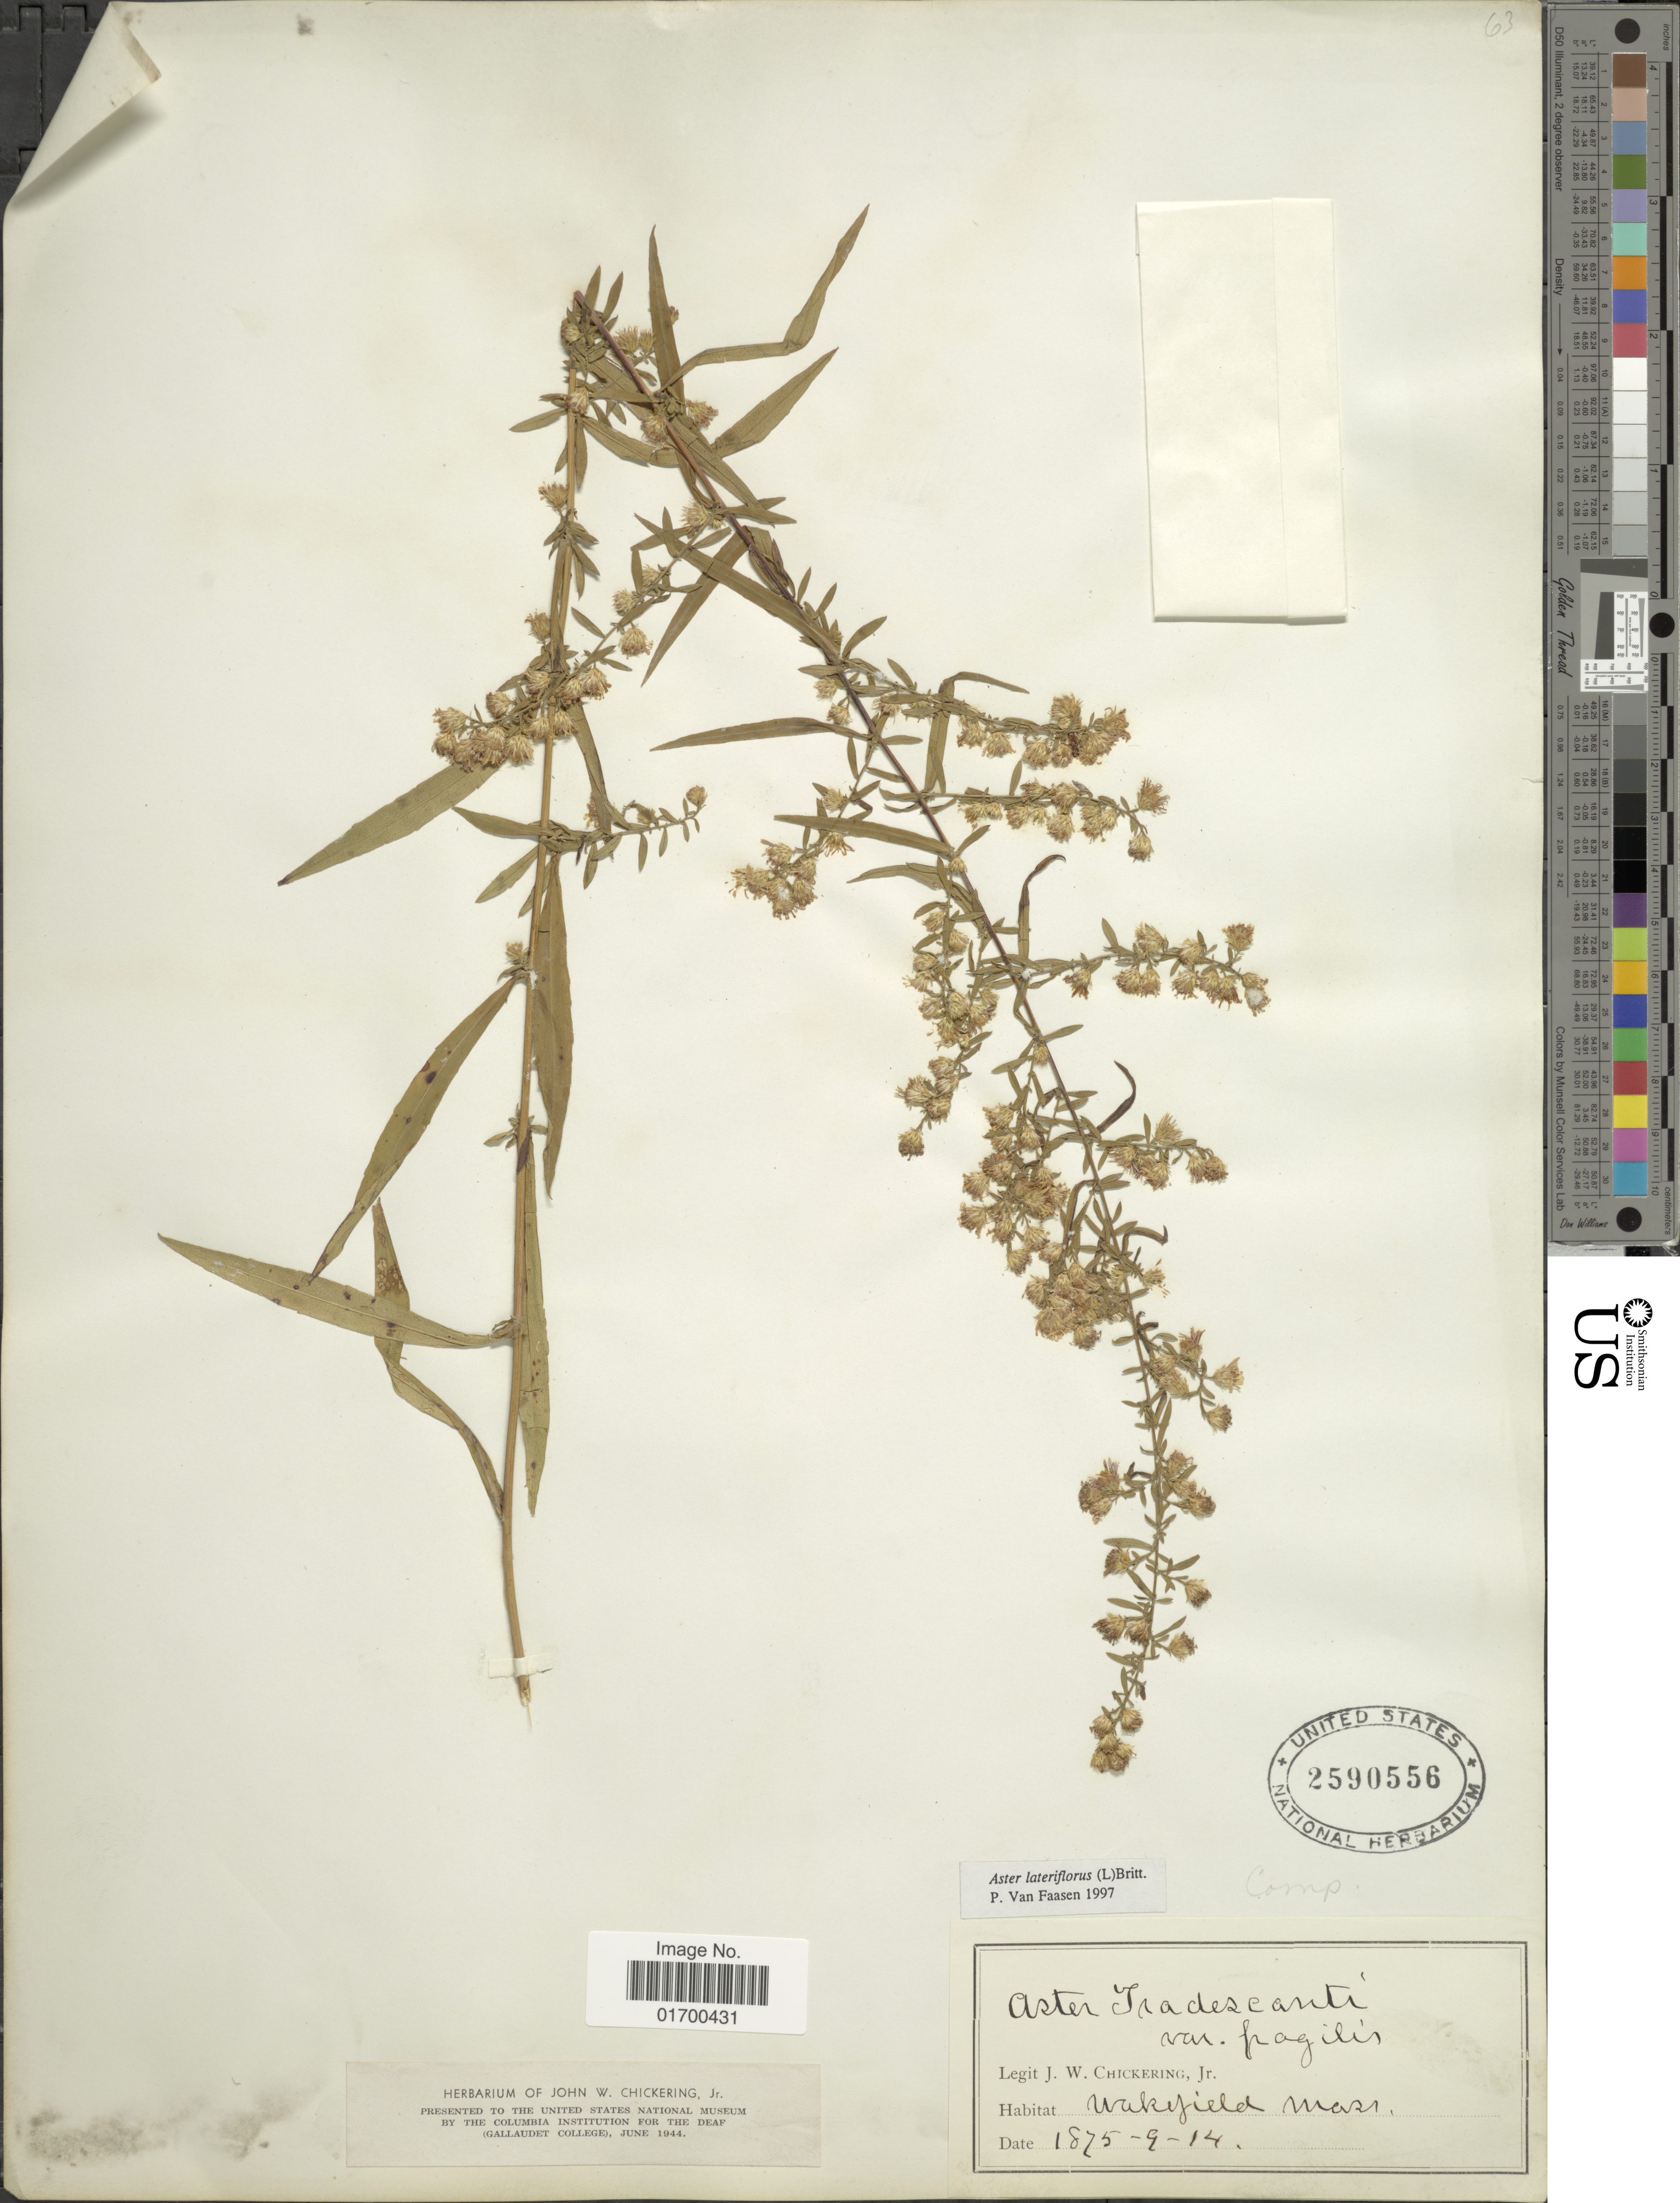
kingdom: Plantae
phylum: Tracheophyta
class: Magnoliopsida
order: Asterales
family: Asteraceae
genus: Symphyotrichum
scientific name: Symphyotrichum lateriflorum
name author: (L.) Á. Löve & D. Löve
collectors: J. Chickering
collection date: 1975-09-14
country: United States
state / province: Massachusetts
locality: Wakefield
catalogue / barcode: US 2590556